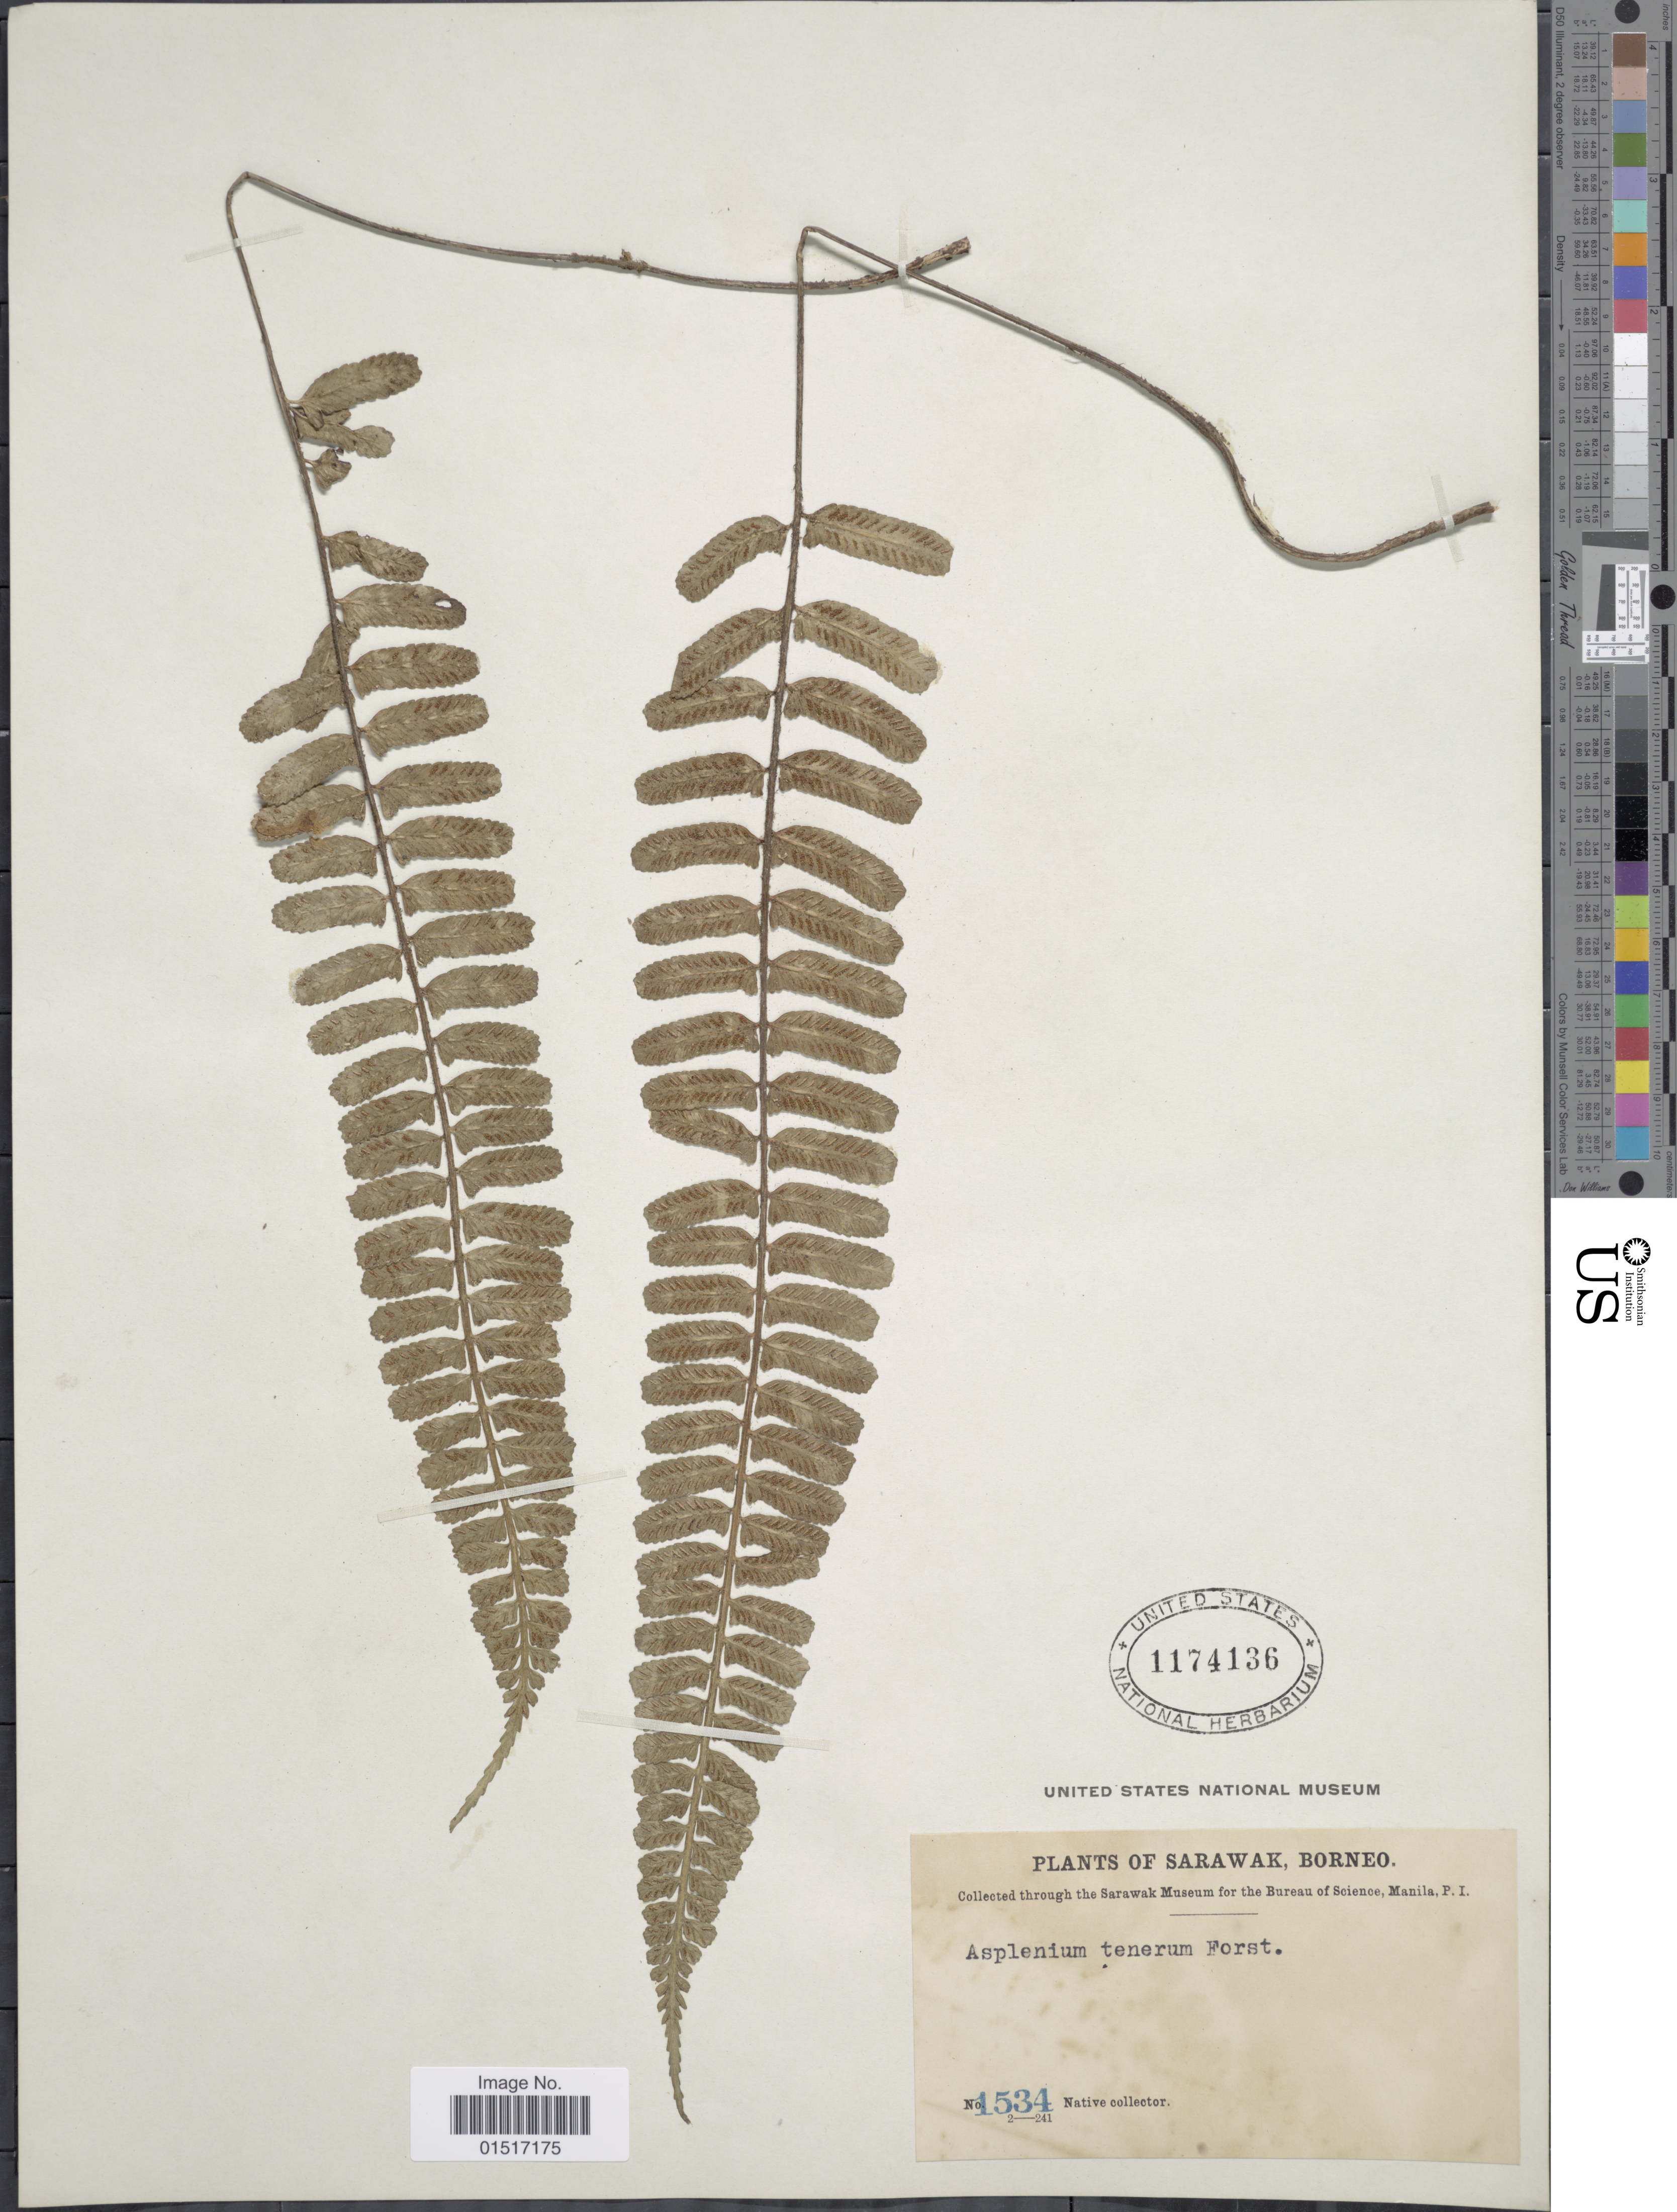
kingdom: Plantae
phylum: Tracheophyta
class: Polypodiopsida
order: Polypodiales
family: Aspleniaceae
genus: Asplenium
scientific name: Asplenium tenerum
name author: G. Forst.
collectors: Native collector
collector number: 1534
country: Malaysia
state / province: Sarawak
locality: Borneo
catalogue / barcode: US 1174136